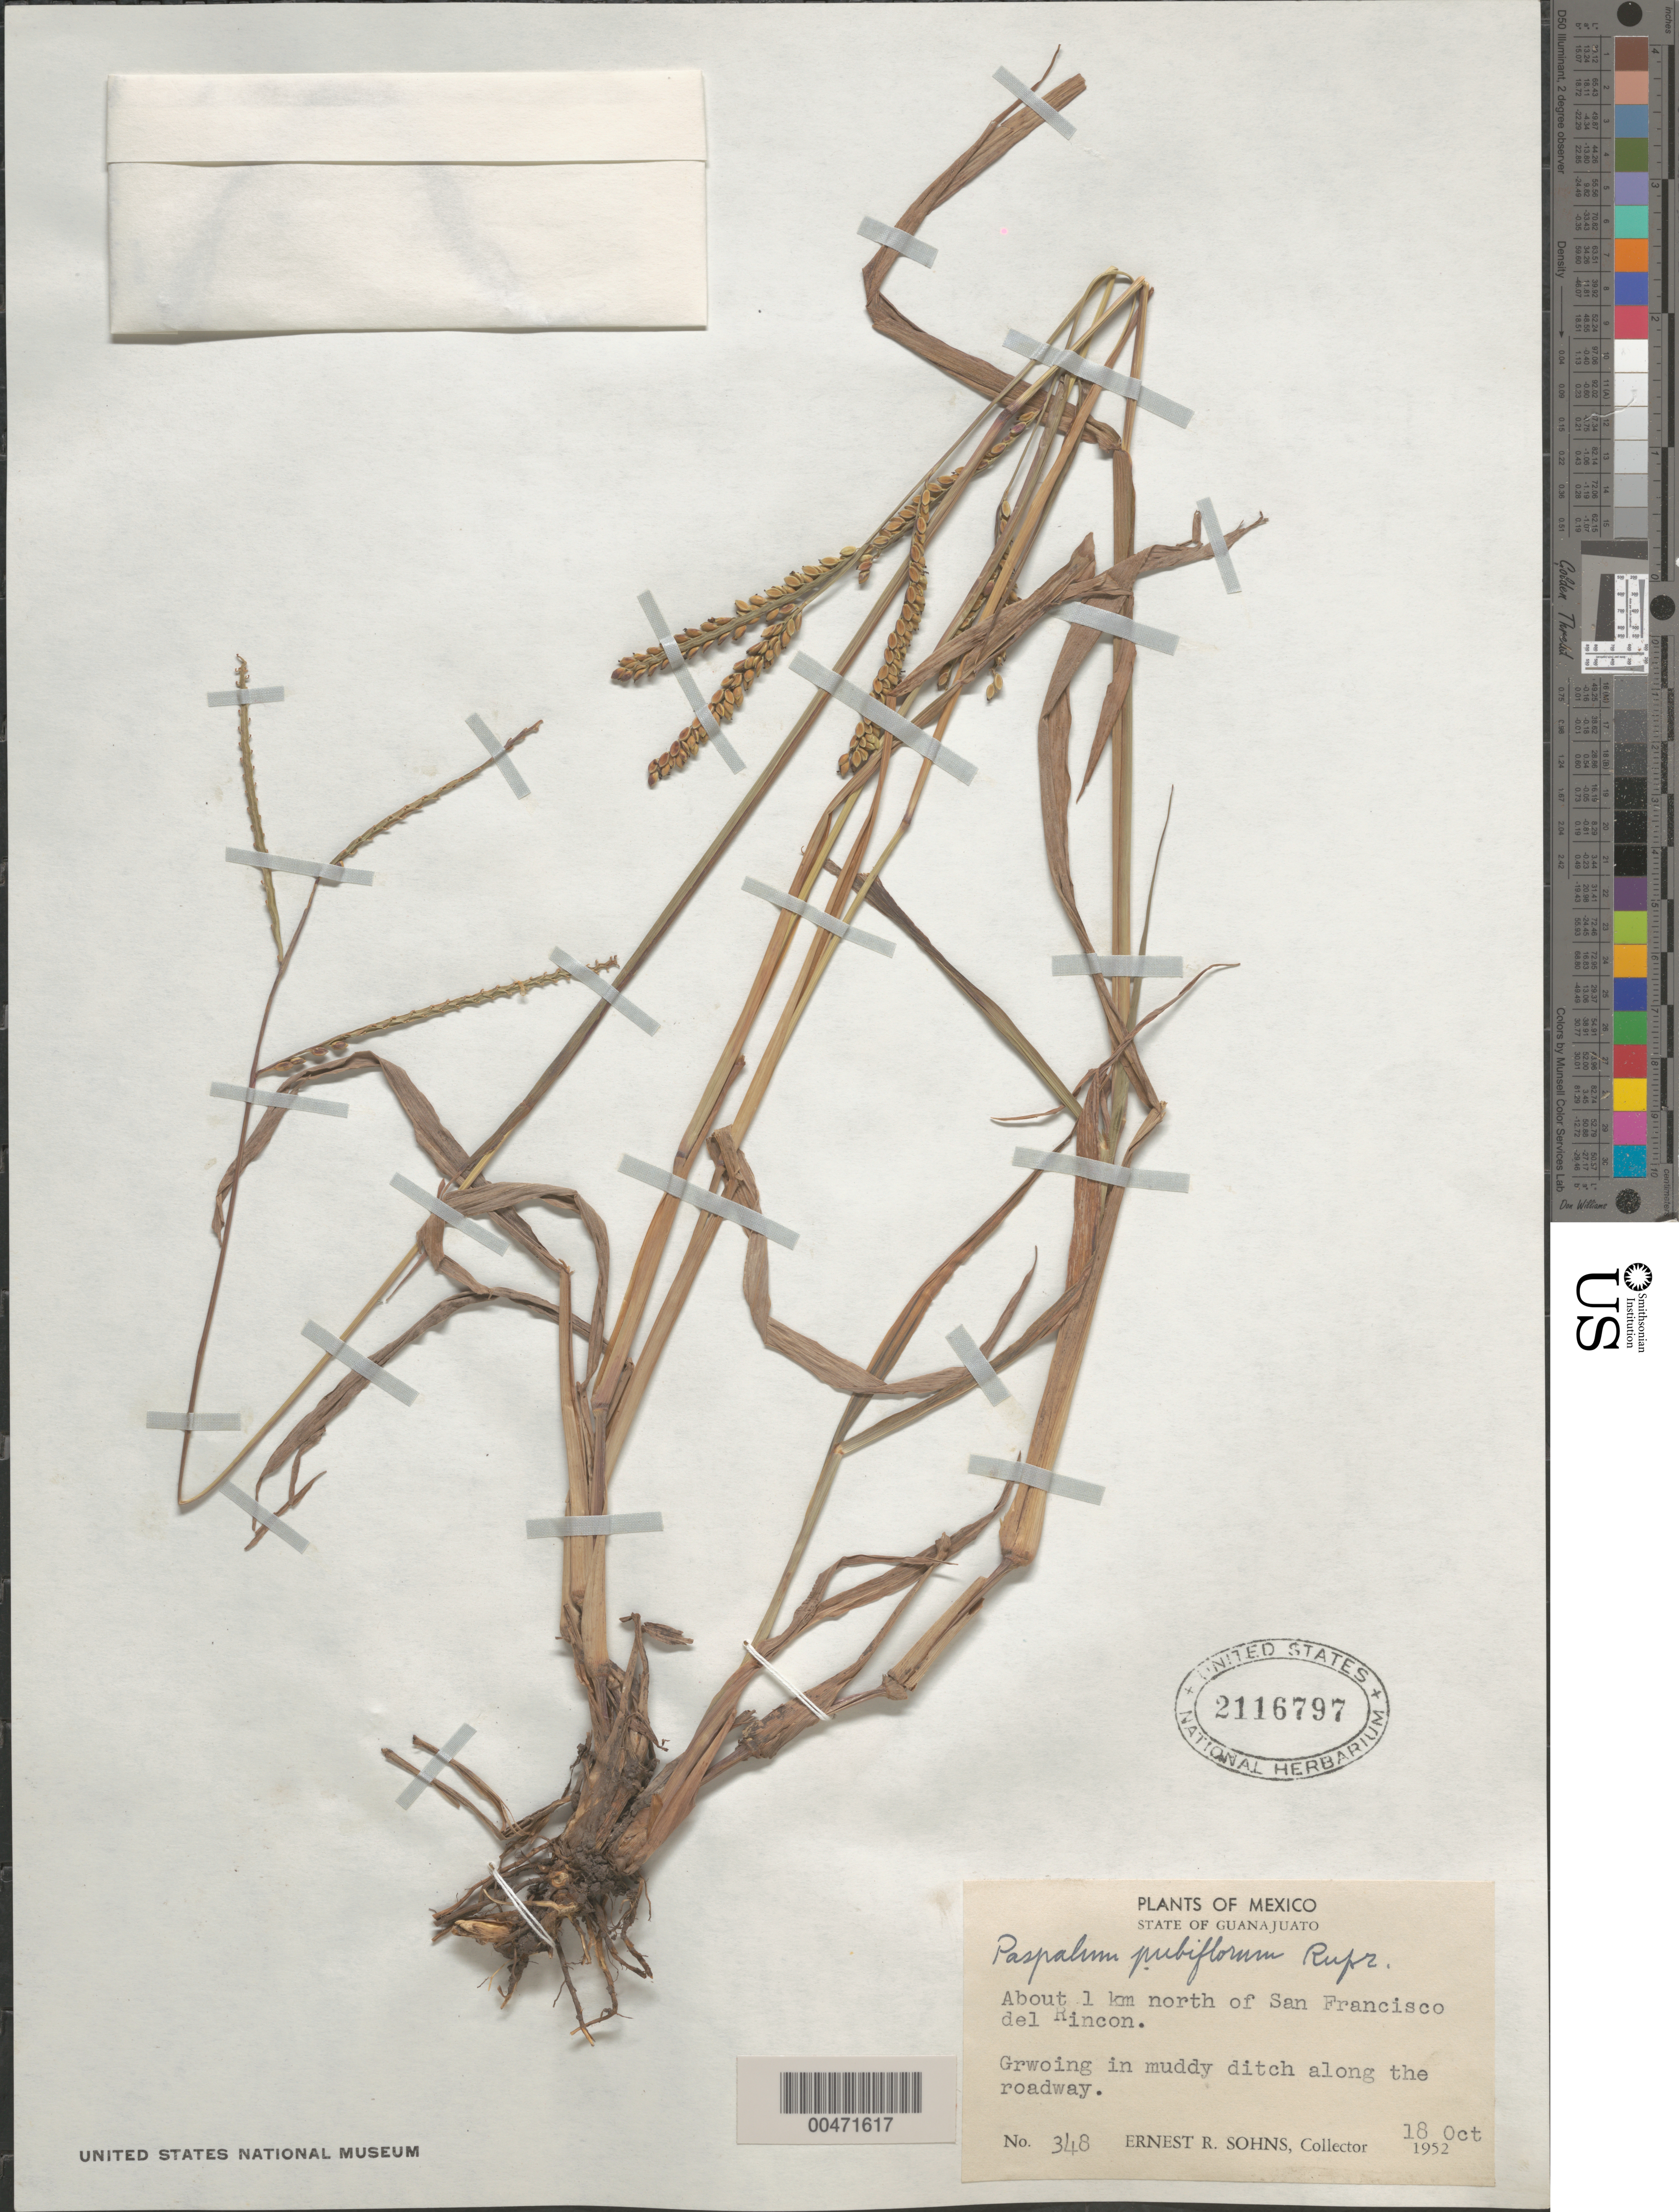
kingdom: Plantae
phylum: Tracheophyta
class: Liliopsida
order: Poales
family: Poaceae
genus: Paspalum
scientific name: Paspalum pubiflorum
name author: Rupr. ex E. Fourn.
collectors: E. R. Sohns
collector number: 348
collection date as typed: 18 Oct 1952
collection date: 1952-10-18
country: Mexico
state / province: Guanajuato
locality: About 1 km N of San Francisco del Rincon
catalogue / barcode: US 2116797